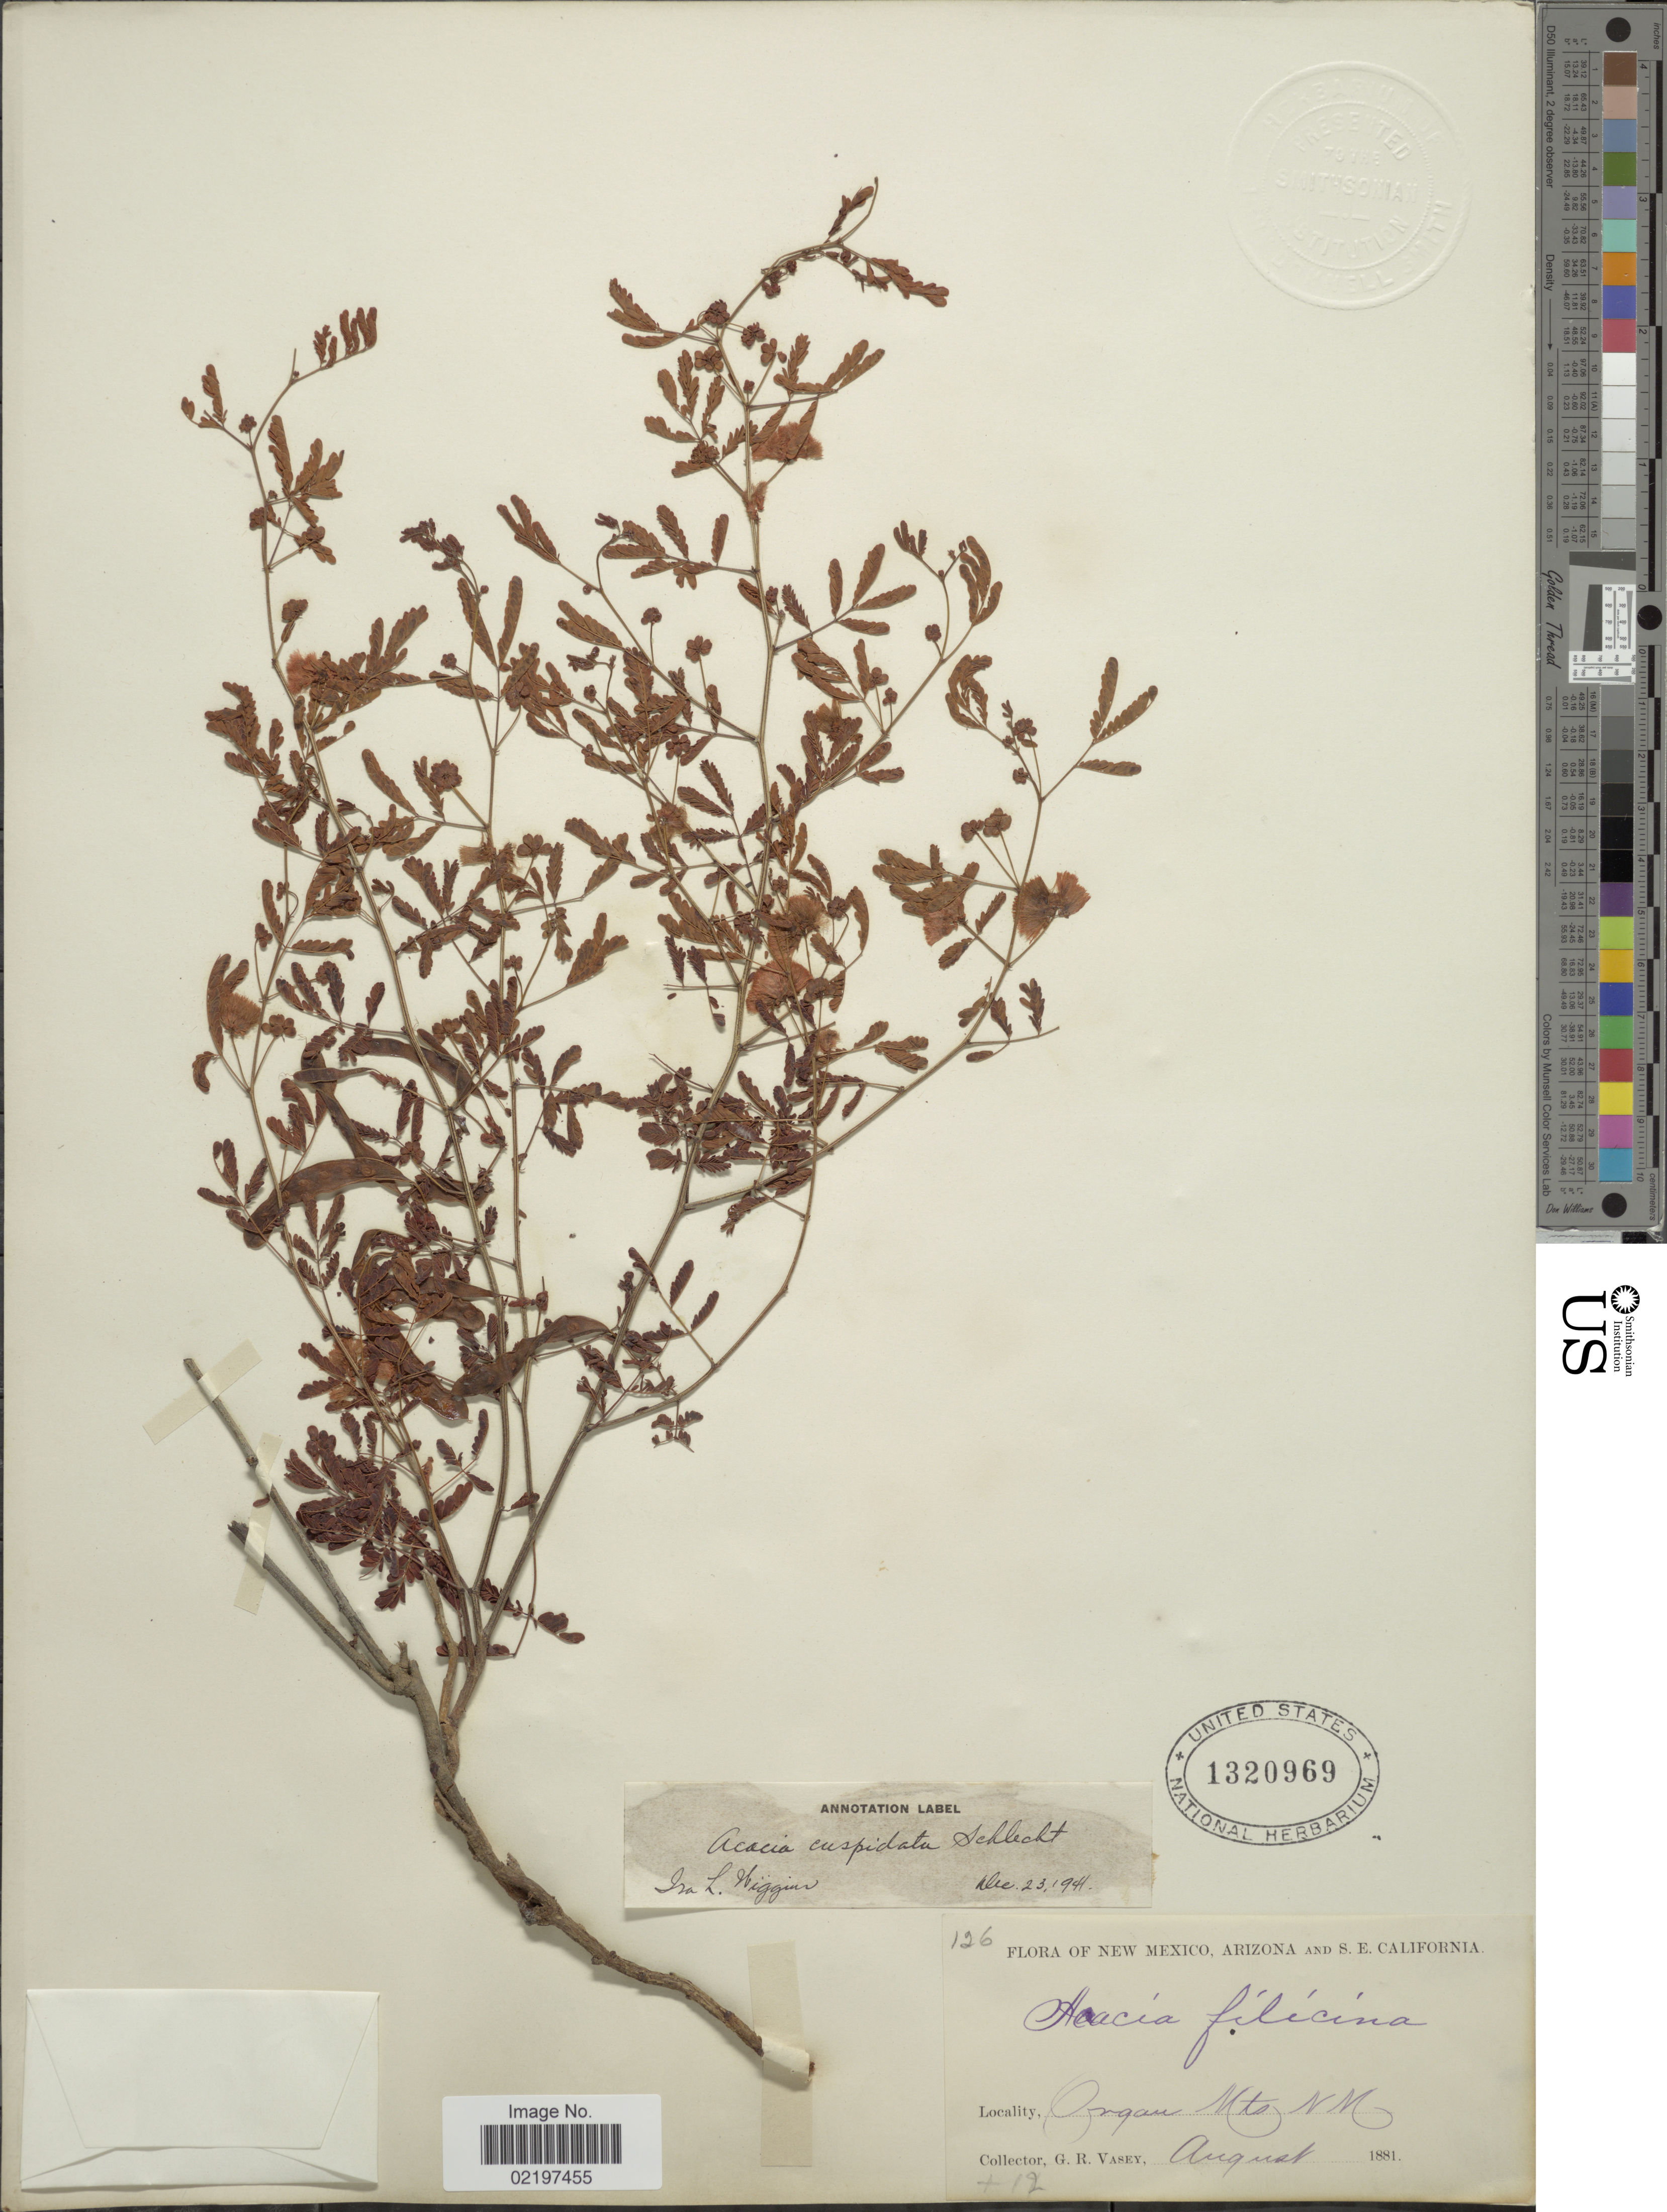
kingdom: Plantae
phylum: Tracheophyta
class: Magnoliopsida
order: Fabales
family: Fabaceae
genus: Acaciella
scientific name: Acaciella angustissima var. texensis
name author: (Nutt. ex Torr. & A. Gray) L. Rico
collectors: G. R. Vasey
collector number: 126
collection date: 1881-08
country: United States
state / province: New Mexico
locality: Organ Mts.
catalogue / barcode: US 1320969